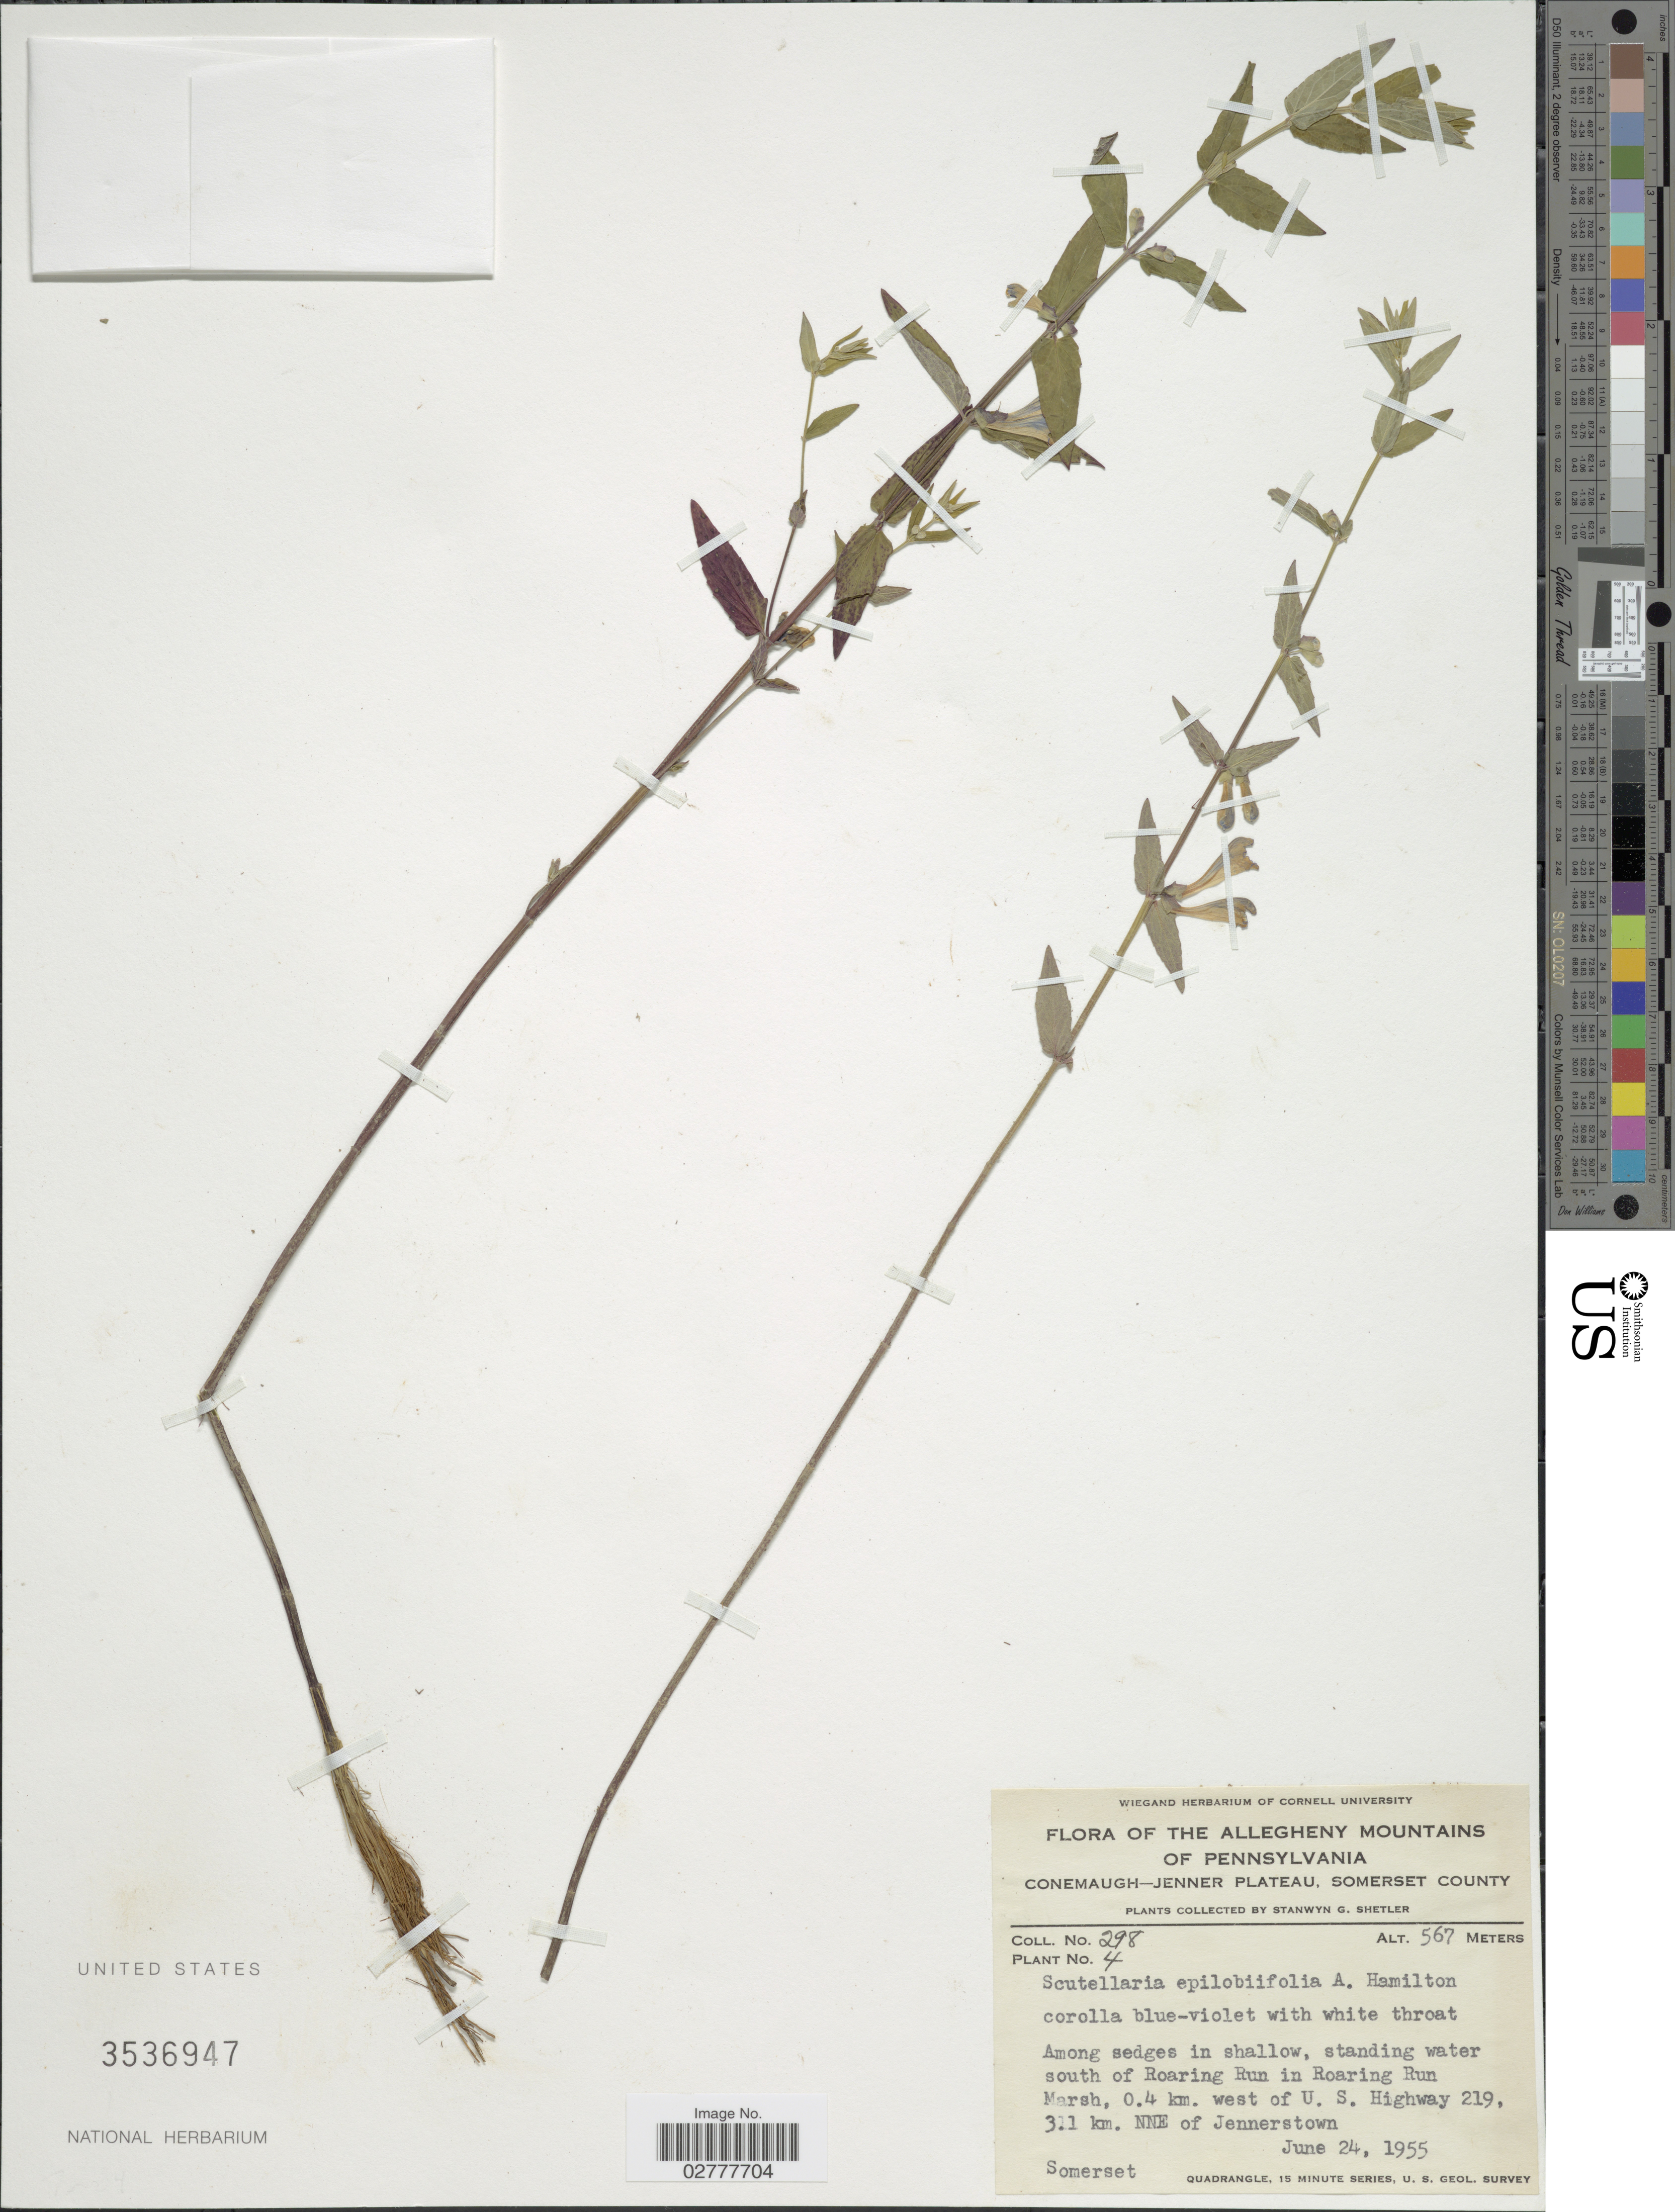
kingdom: Plantae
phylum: Tracheophyta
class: Magnoliopsida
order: Lamiales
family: Lamiaceae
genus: Scutellaria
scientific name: Scutellaria epilobiifolia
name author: A. Ham.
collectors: S. Shetler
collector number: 298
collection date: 1955-06-24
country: United States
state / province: Pennsylvania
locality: Allegheny Mountains of Pennsylvania, Conemaugh-Jenner Plateau, Somerset County, standing water south of Roaring Run in Roaring Run Marsh, 0.4 km. west of U.S. Highway 219, 311 km. NNE of Jennerstown. Somerset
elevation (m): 567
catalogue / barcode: US 3536947